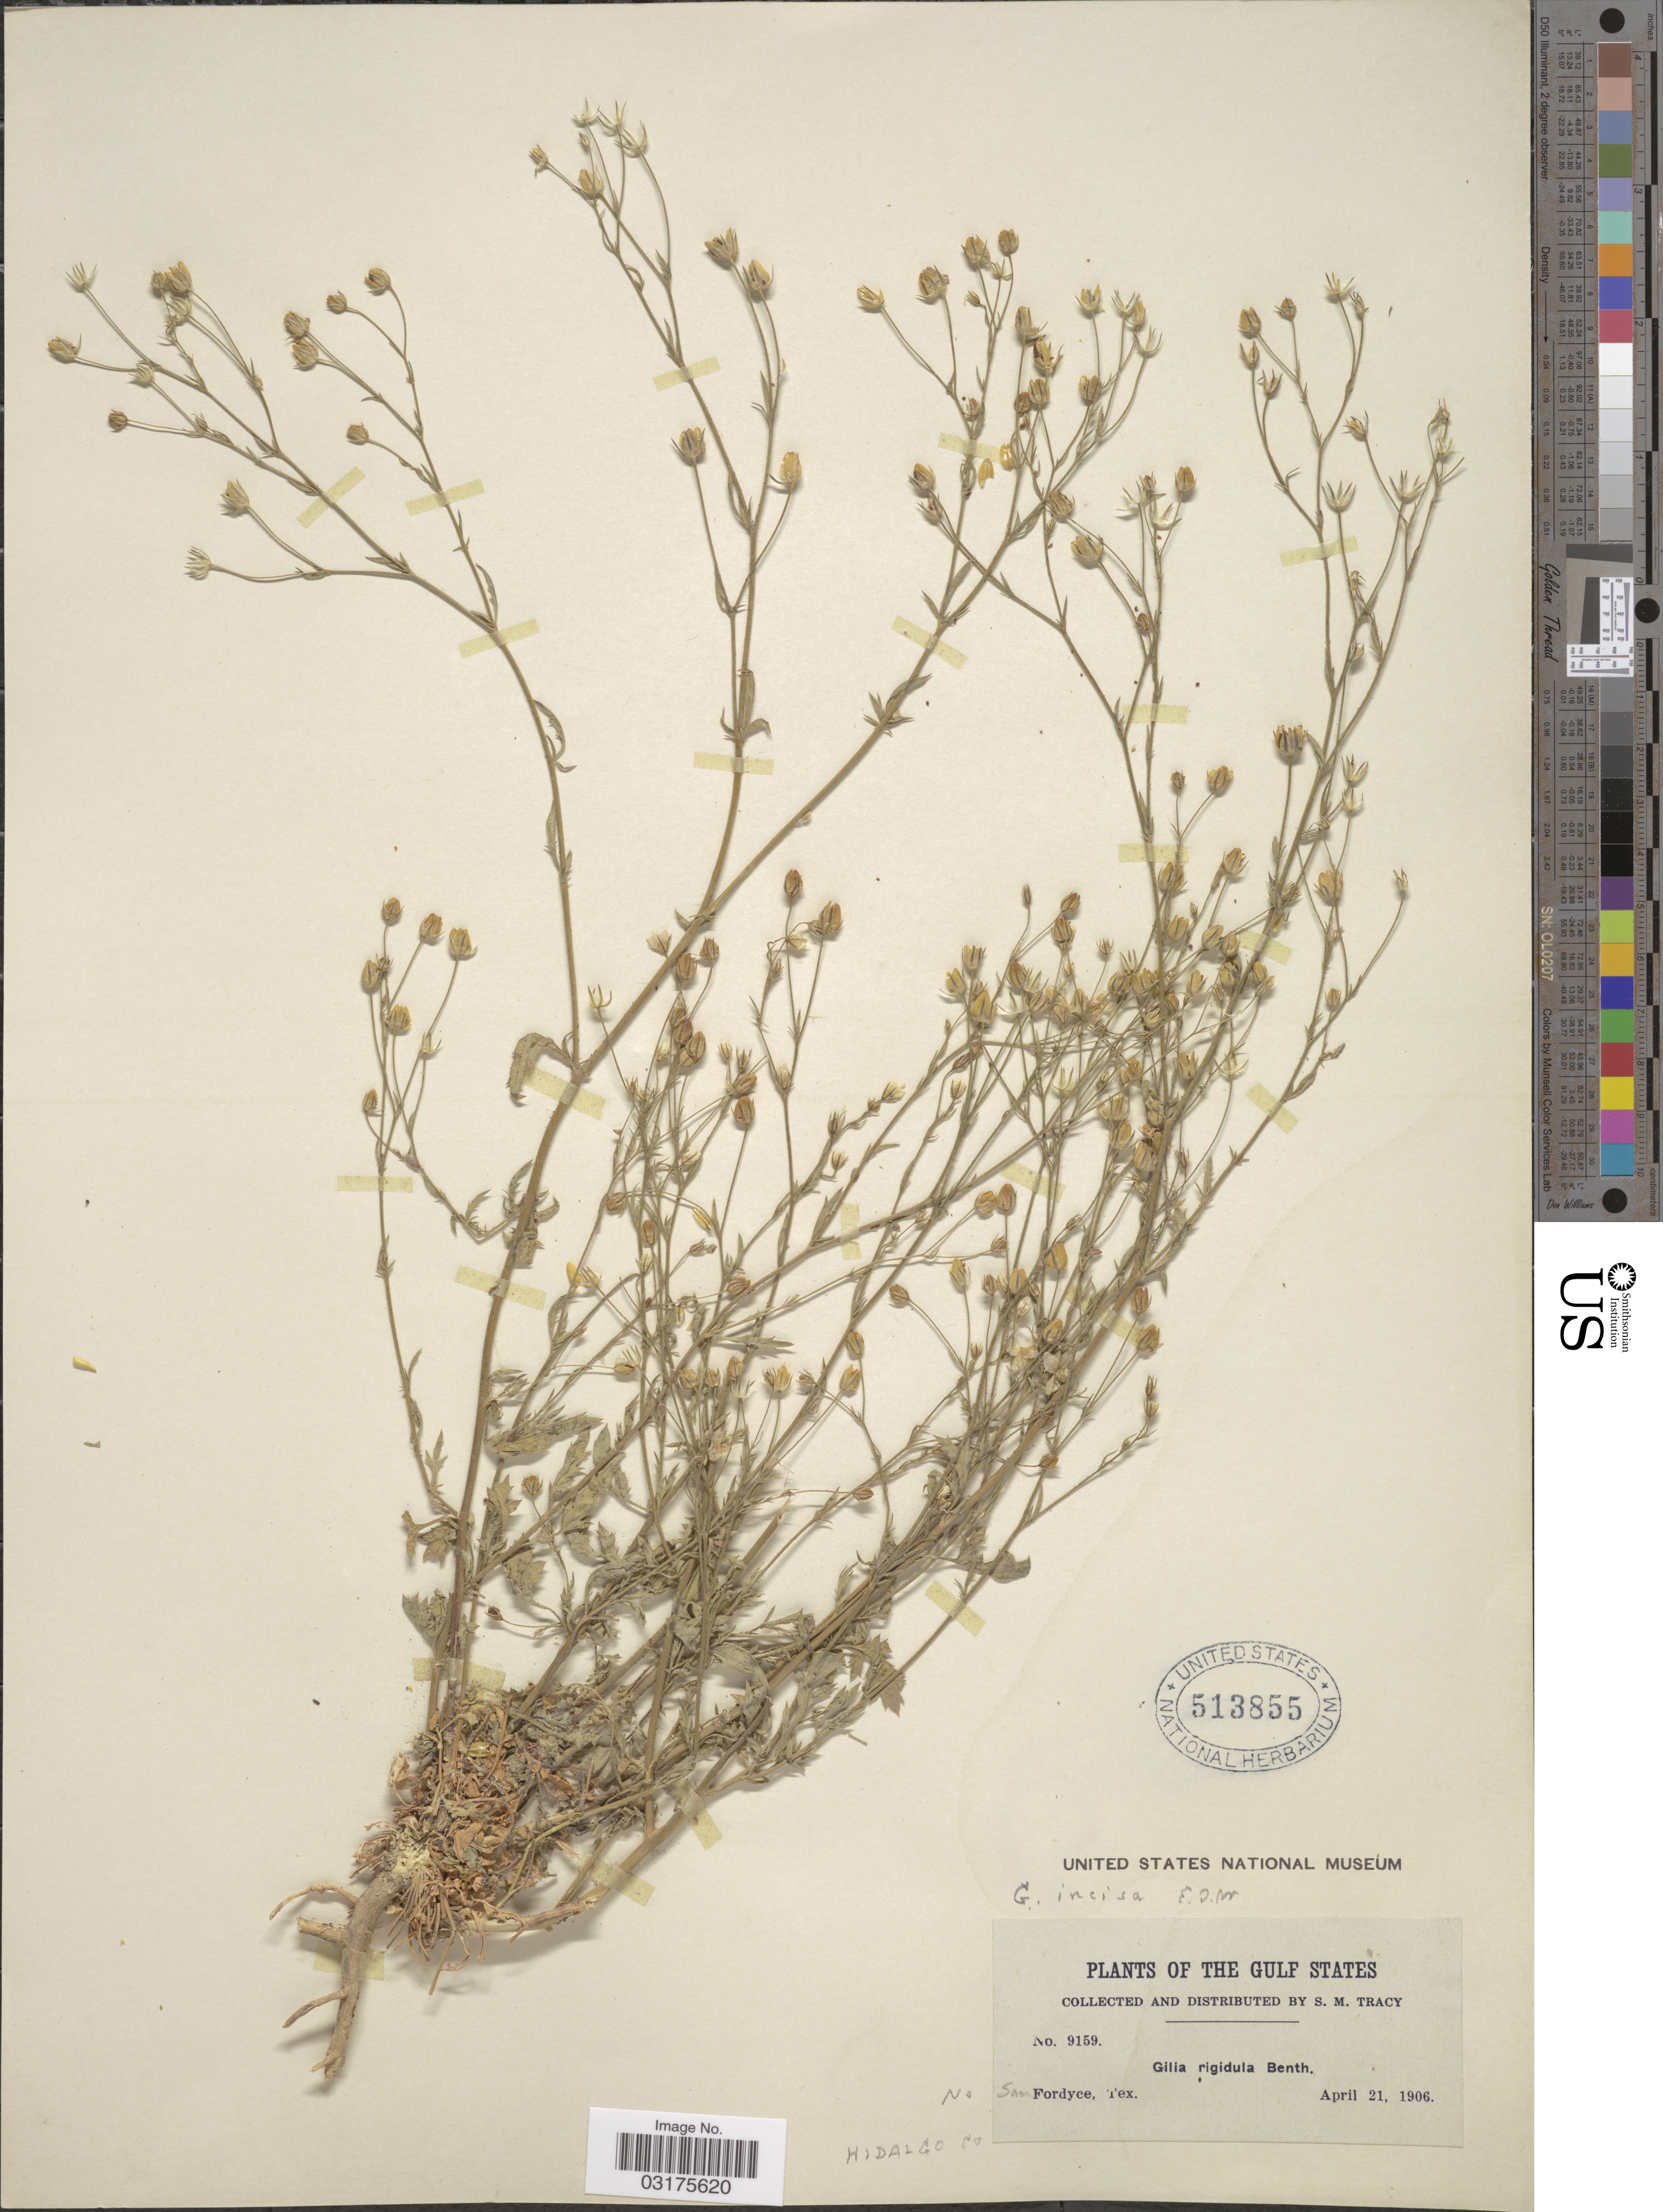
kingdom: Plantae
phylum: Tracheophyta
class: Magnoliopsida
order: Ericales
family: Polemoniaceae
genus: Giliastrum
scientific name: Giliastrum incisum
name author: (Benth.) J.M. Porter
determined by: Strong, Mark T., (BOT), Smithsonian Institution - National Museum of Natural History (UNITED STATES)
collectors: S. M. Tracy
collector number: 9159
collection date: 1906-04-21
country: United States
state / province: Texas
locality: The Gulf States, Sam Fordyce, Hidalgo Co.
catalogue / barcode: US 513855